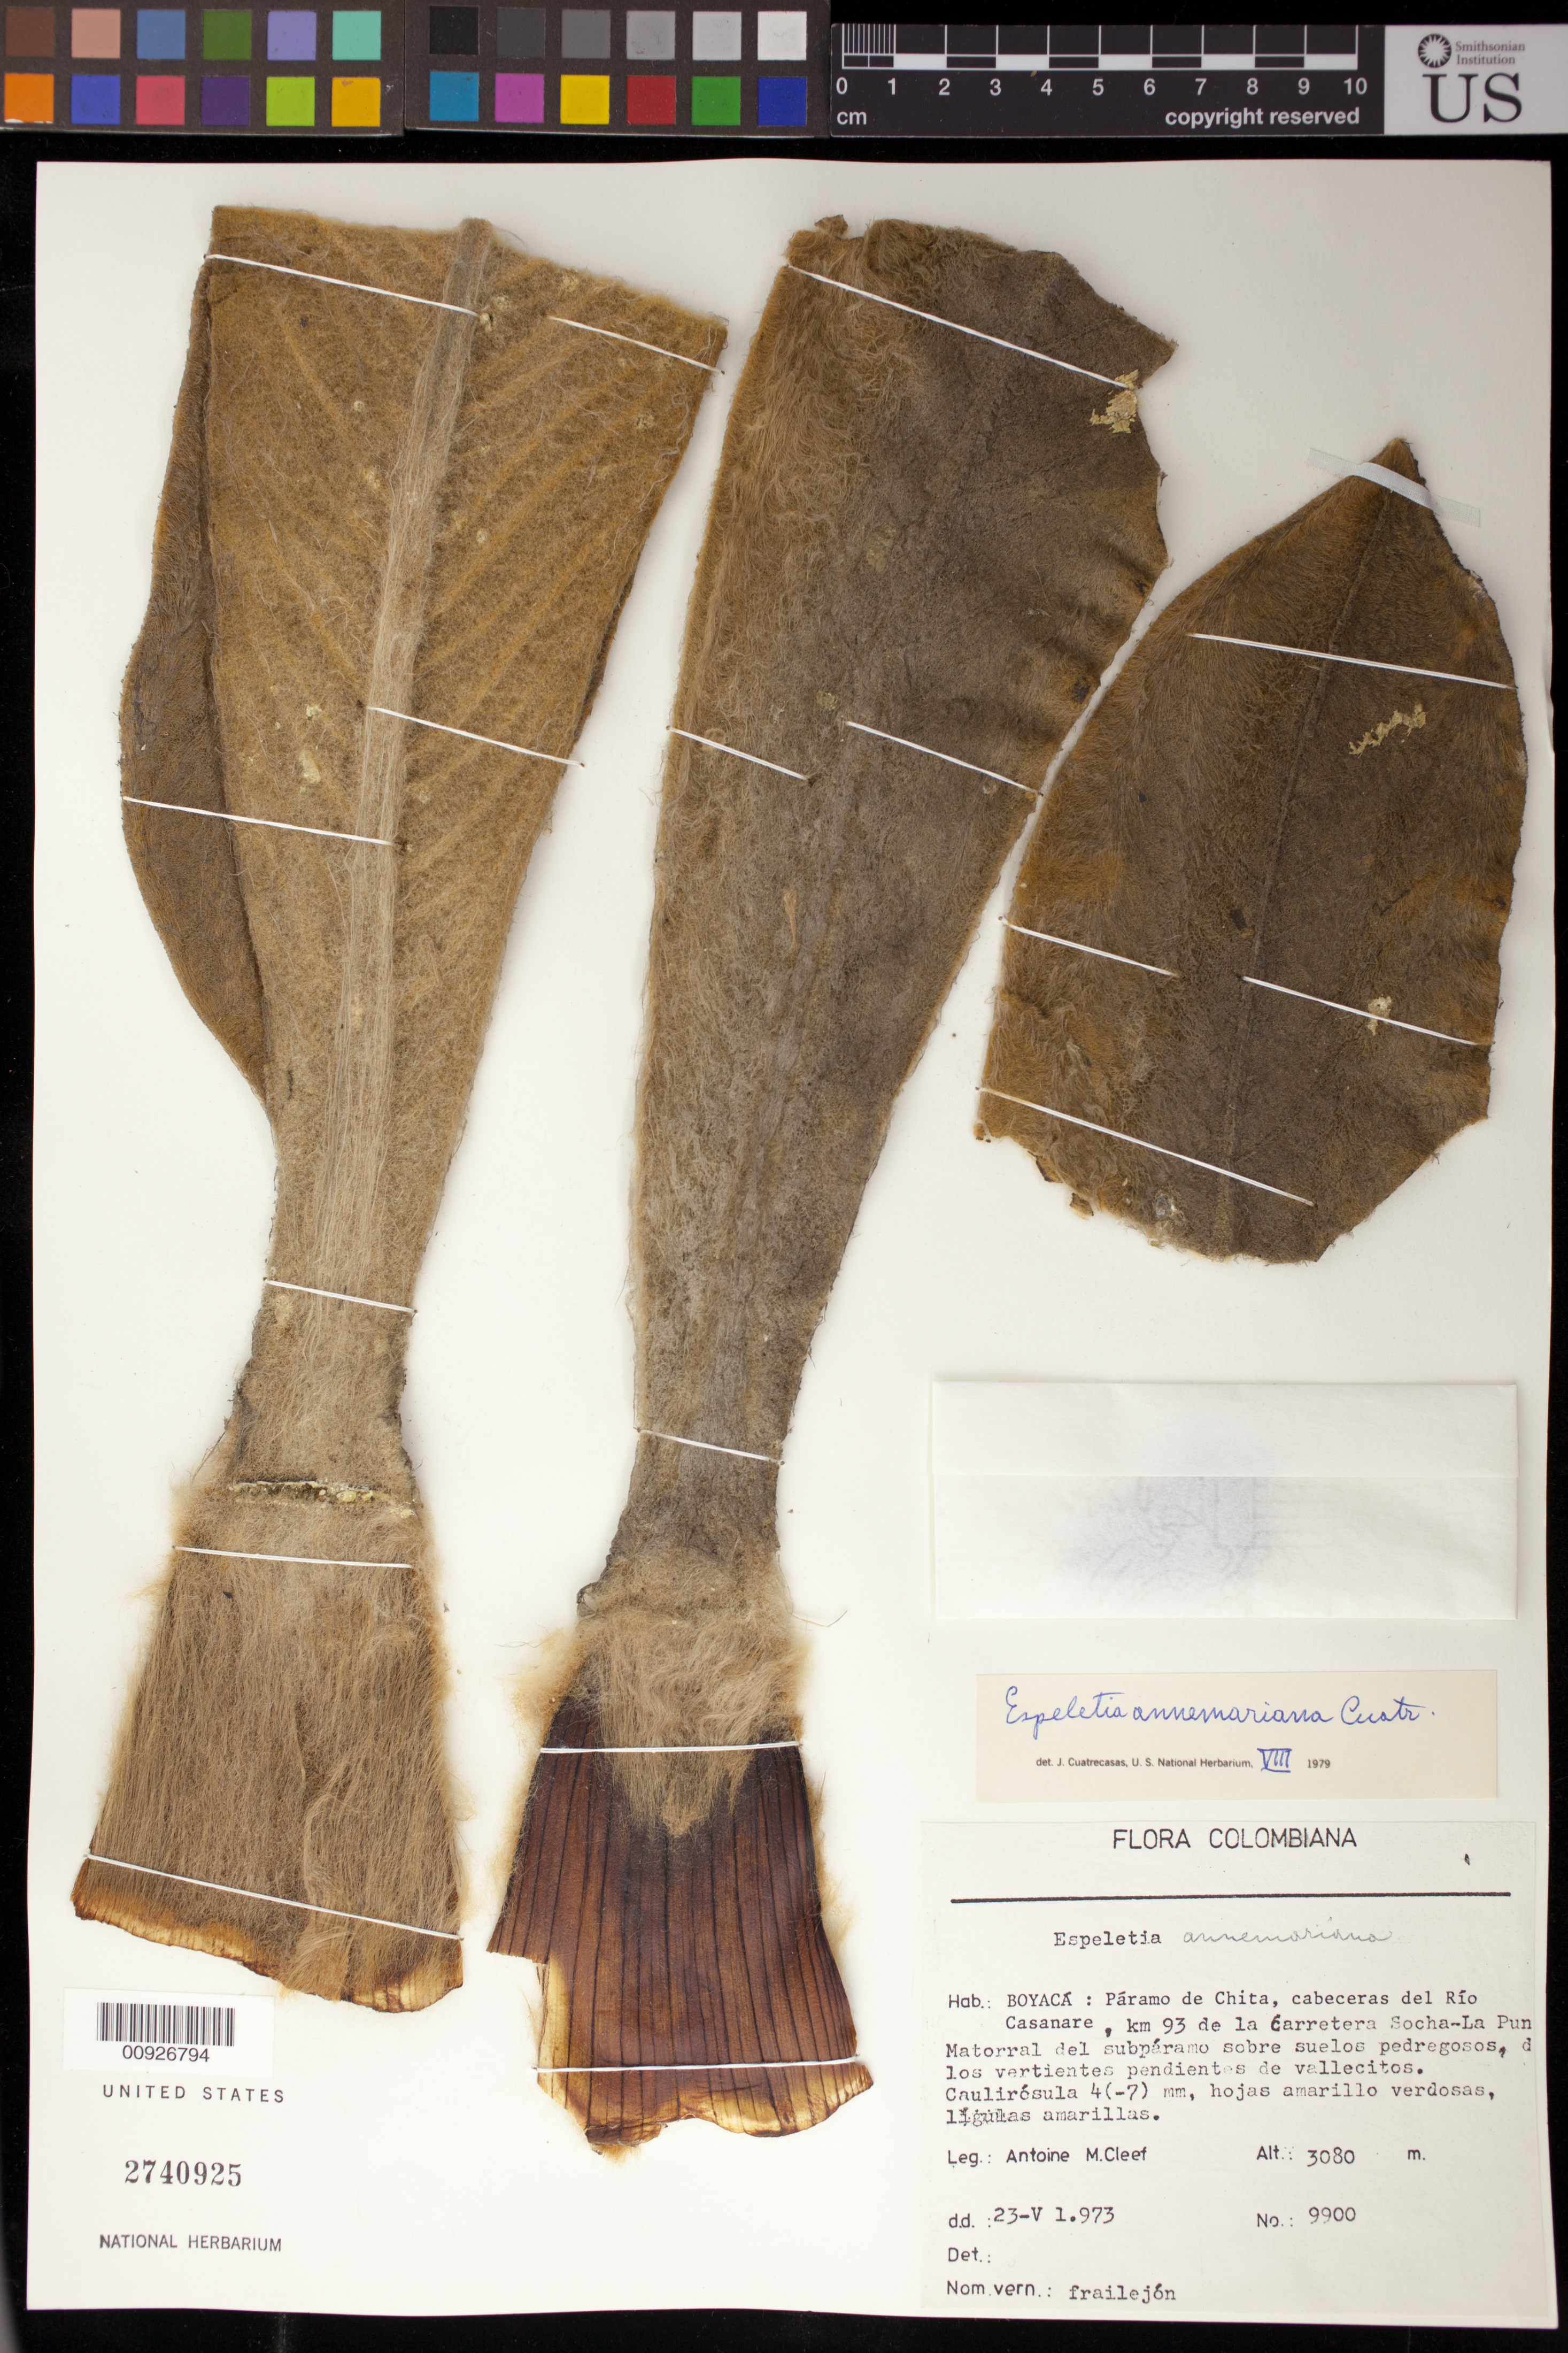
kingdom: Plantae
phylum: Tracheophyta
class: Magnoliopsida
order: Asterales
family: Asteraceae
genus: Espeletia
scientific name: Espeletia annemariana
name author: Cuatrec.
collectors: A. M. Cleef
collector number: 9900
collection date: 1973-05-23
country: Colombia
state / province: Boyacá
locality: P. de Chita . Páramo de Chita, cabeceras del Río Casanare, Km. 93 de la carrtera Socha-La Punta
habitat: Matorral del subpáramo sobre suelos pedregosos, de los vertentientes pendientes de vallecitos.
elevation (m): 3080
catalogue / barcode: US 2740925